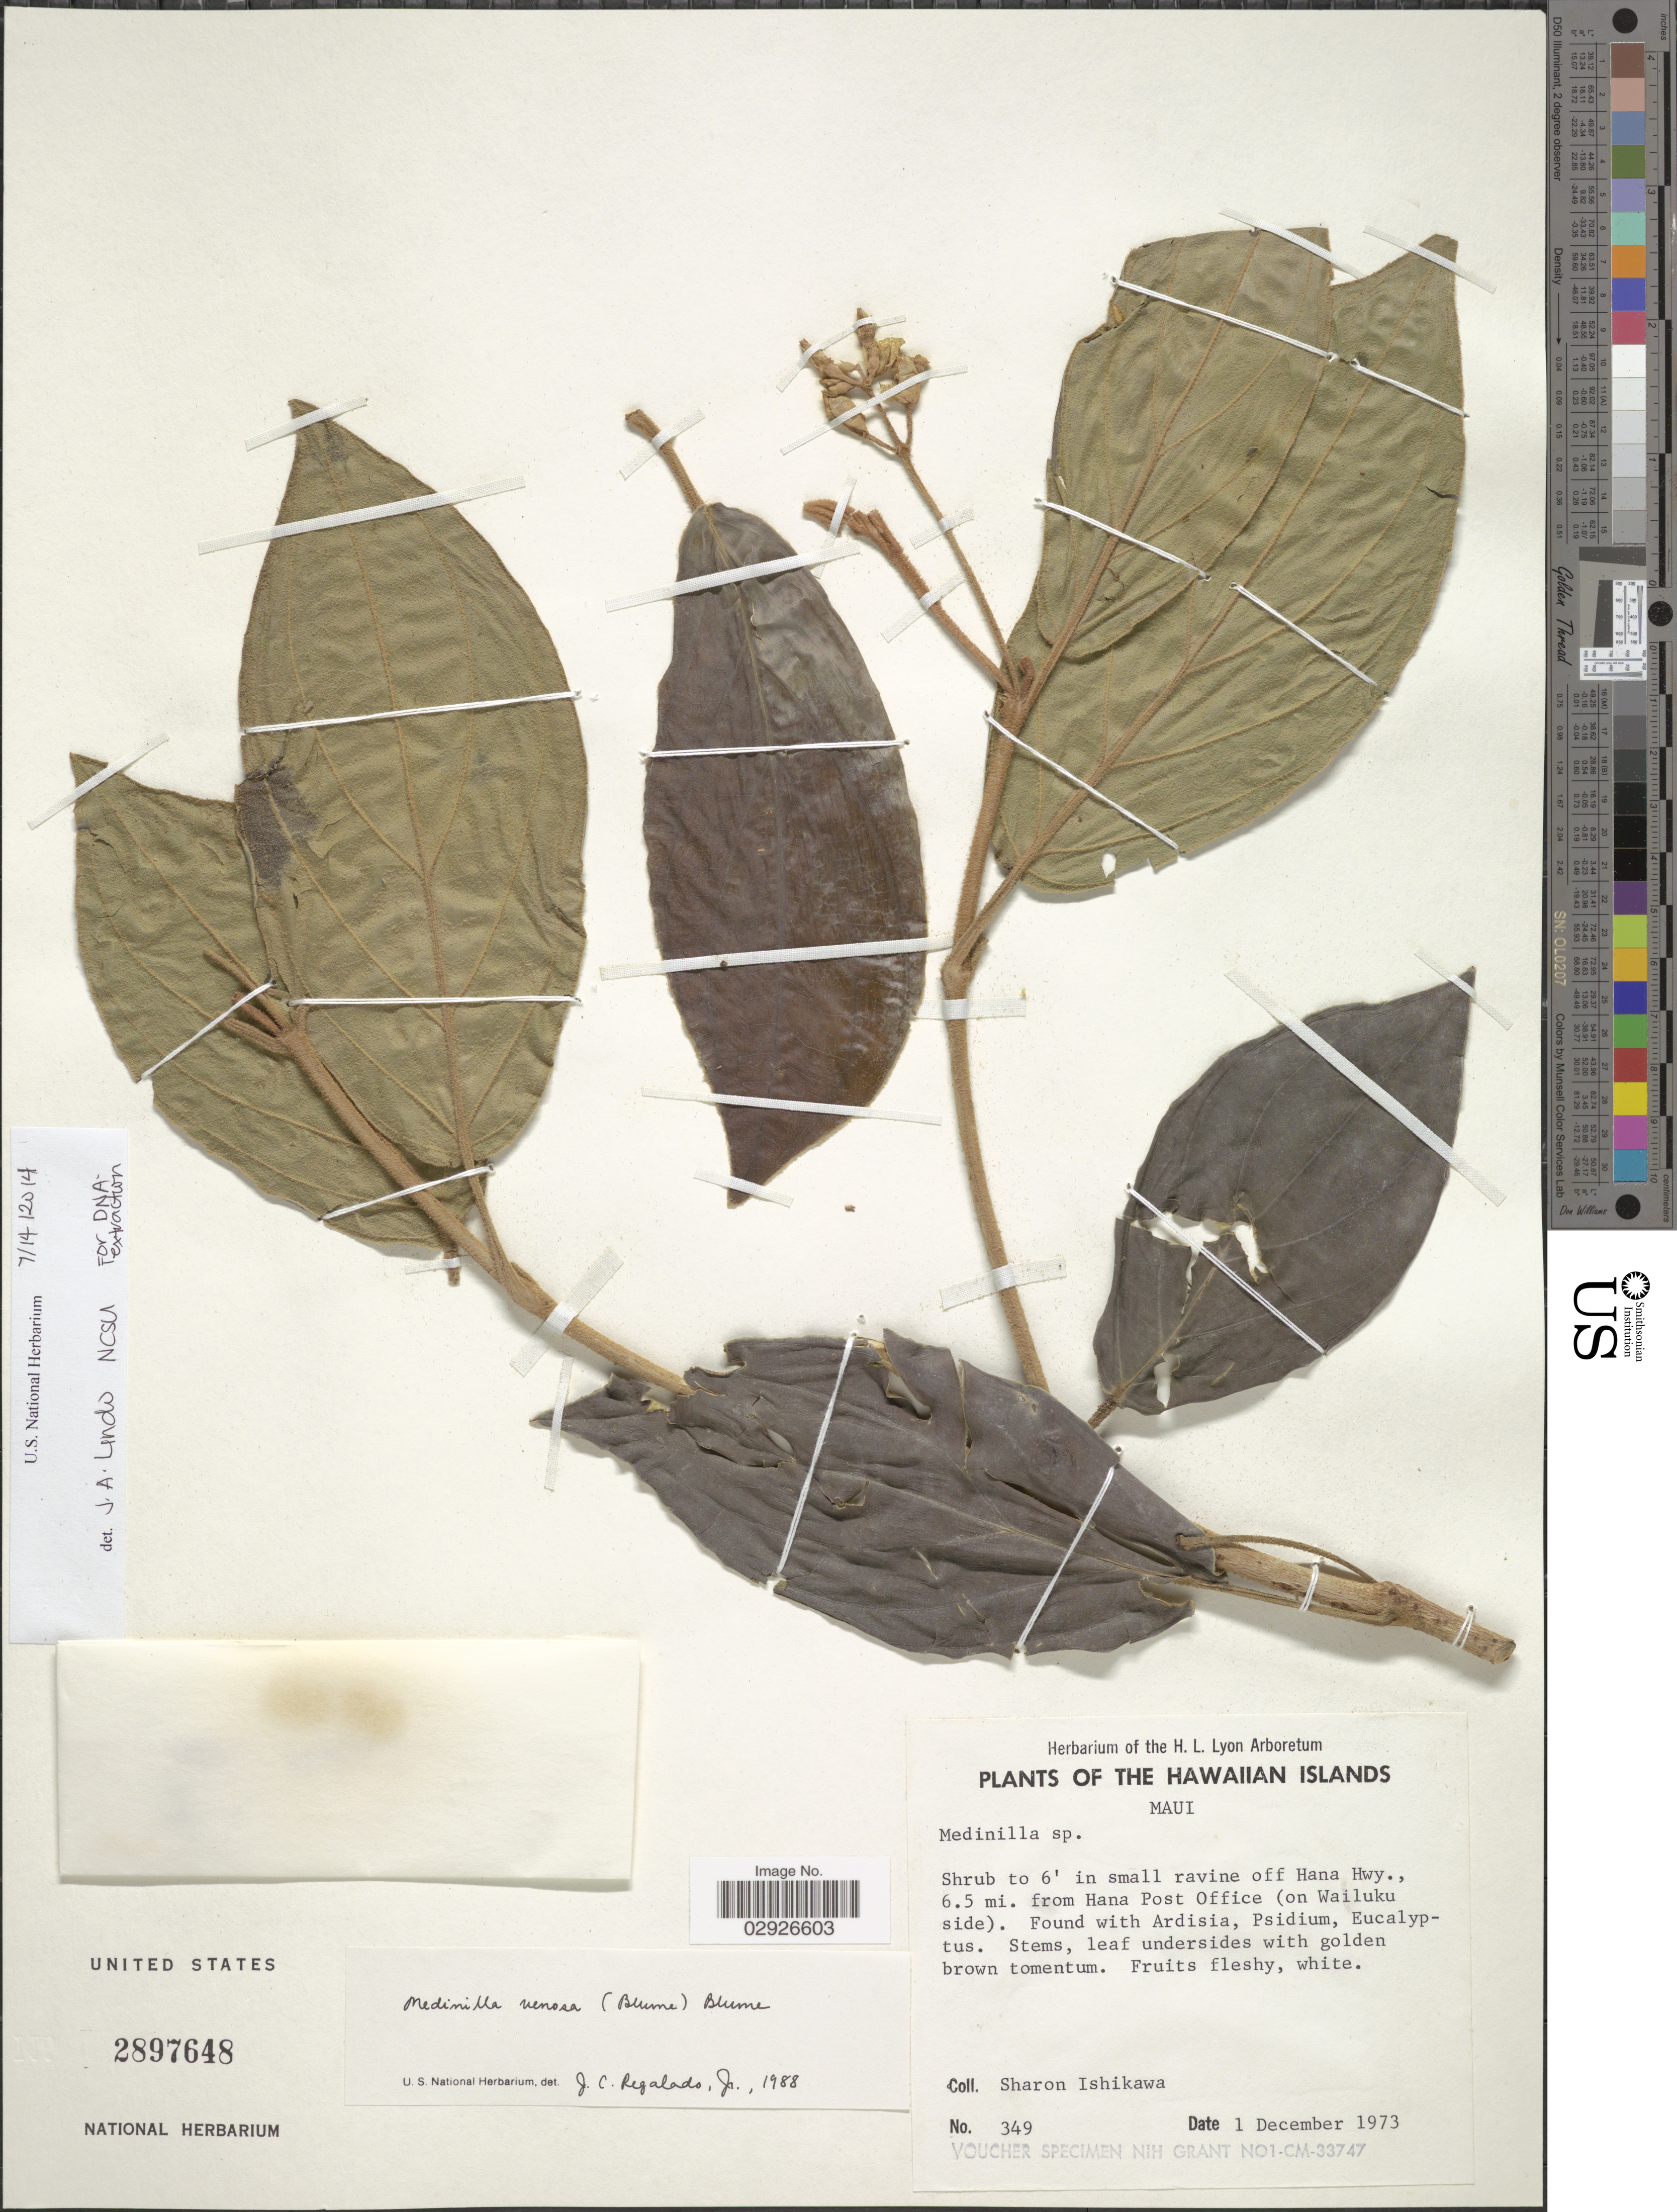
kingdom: Plantae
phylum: Tracheophyta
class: Magnoliopsida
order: Myrtales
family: Melastomataceae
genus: Medinilla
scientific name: Medinilla venosa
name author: (Blume) Blume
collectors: S. Ishikawa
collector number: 349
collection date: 1973-12-01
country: United States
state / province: Hawaii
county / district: Maui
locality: Maui. In small ravine off Han Hwy., 6.5 mi. from Hana Post Office (on Wailuku side).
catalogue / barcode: US 2897648